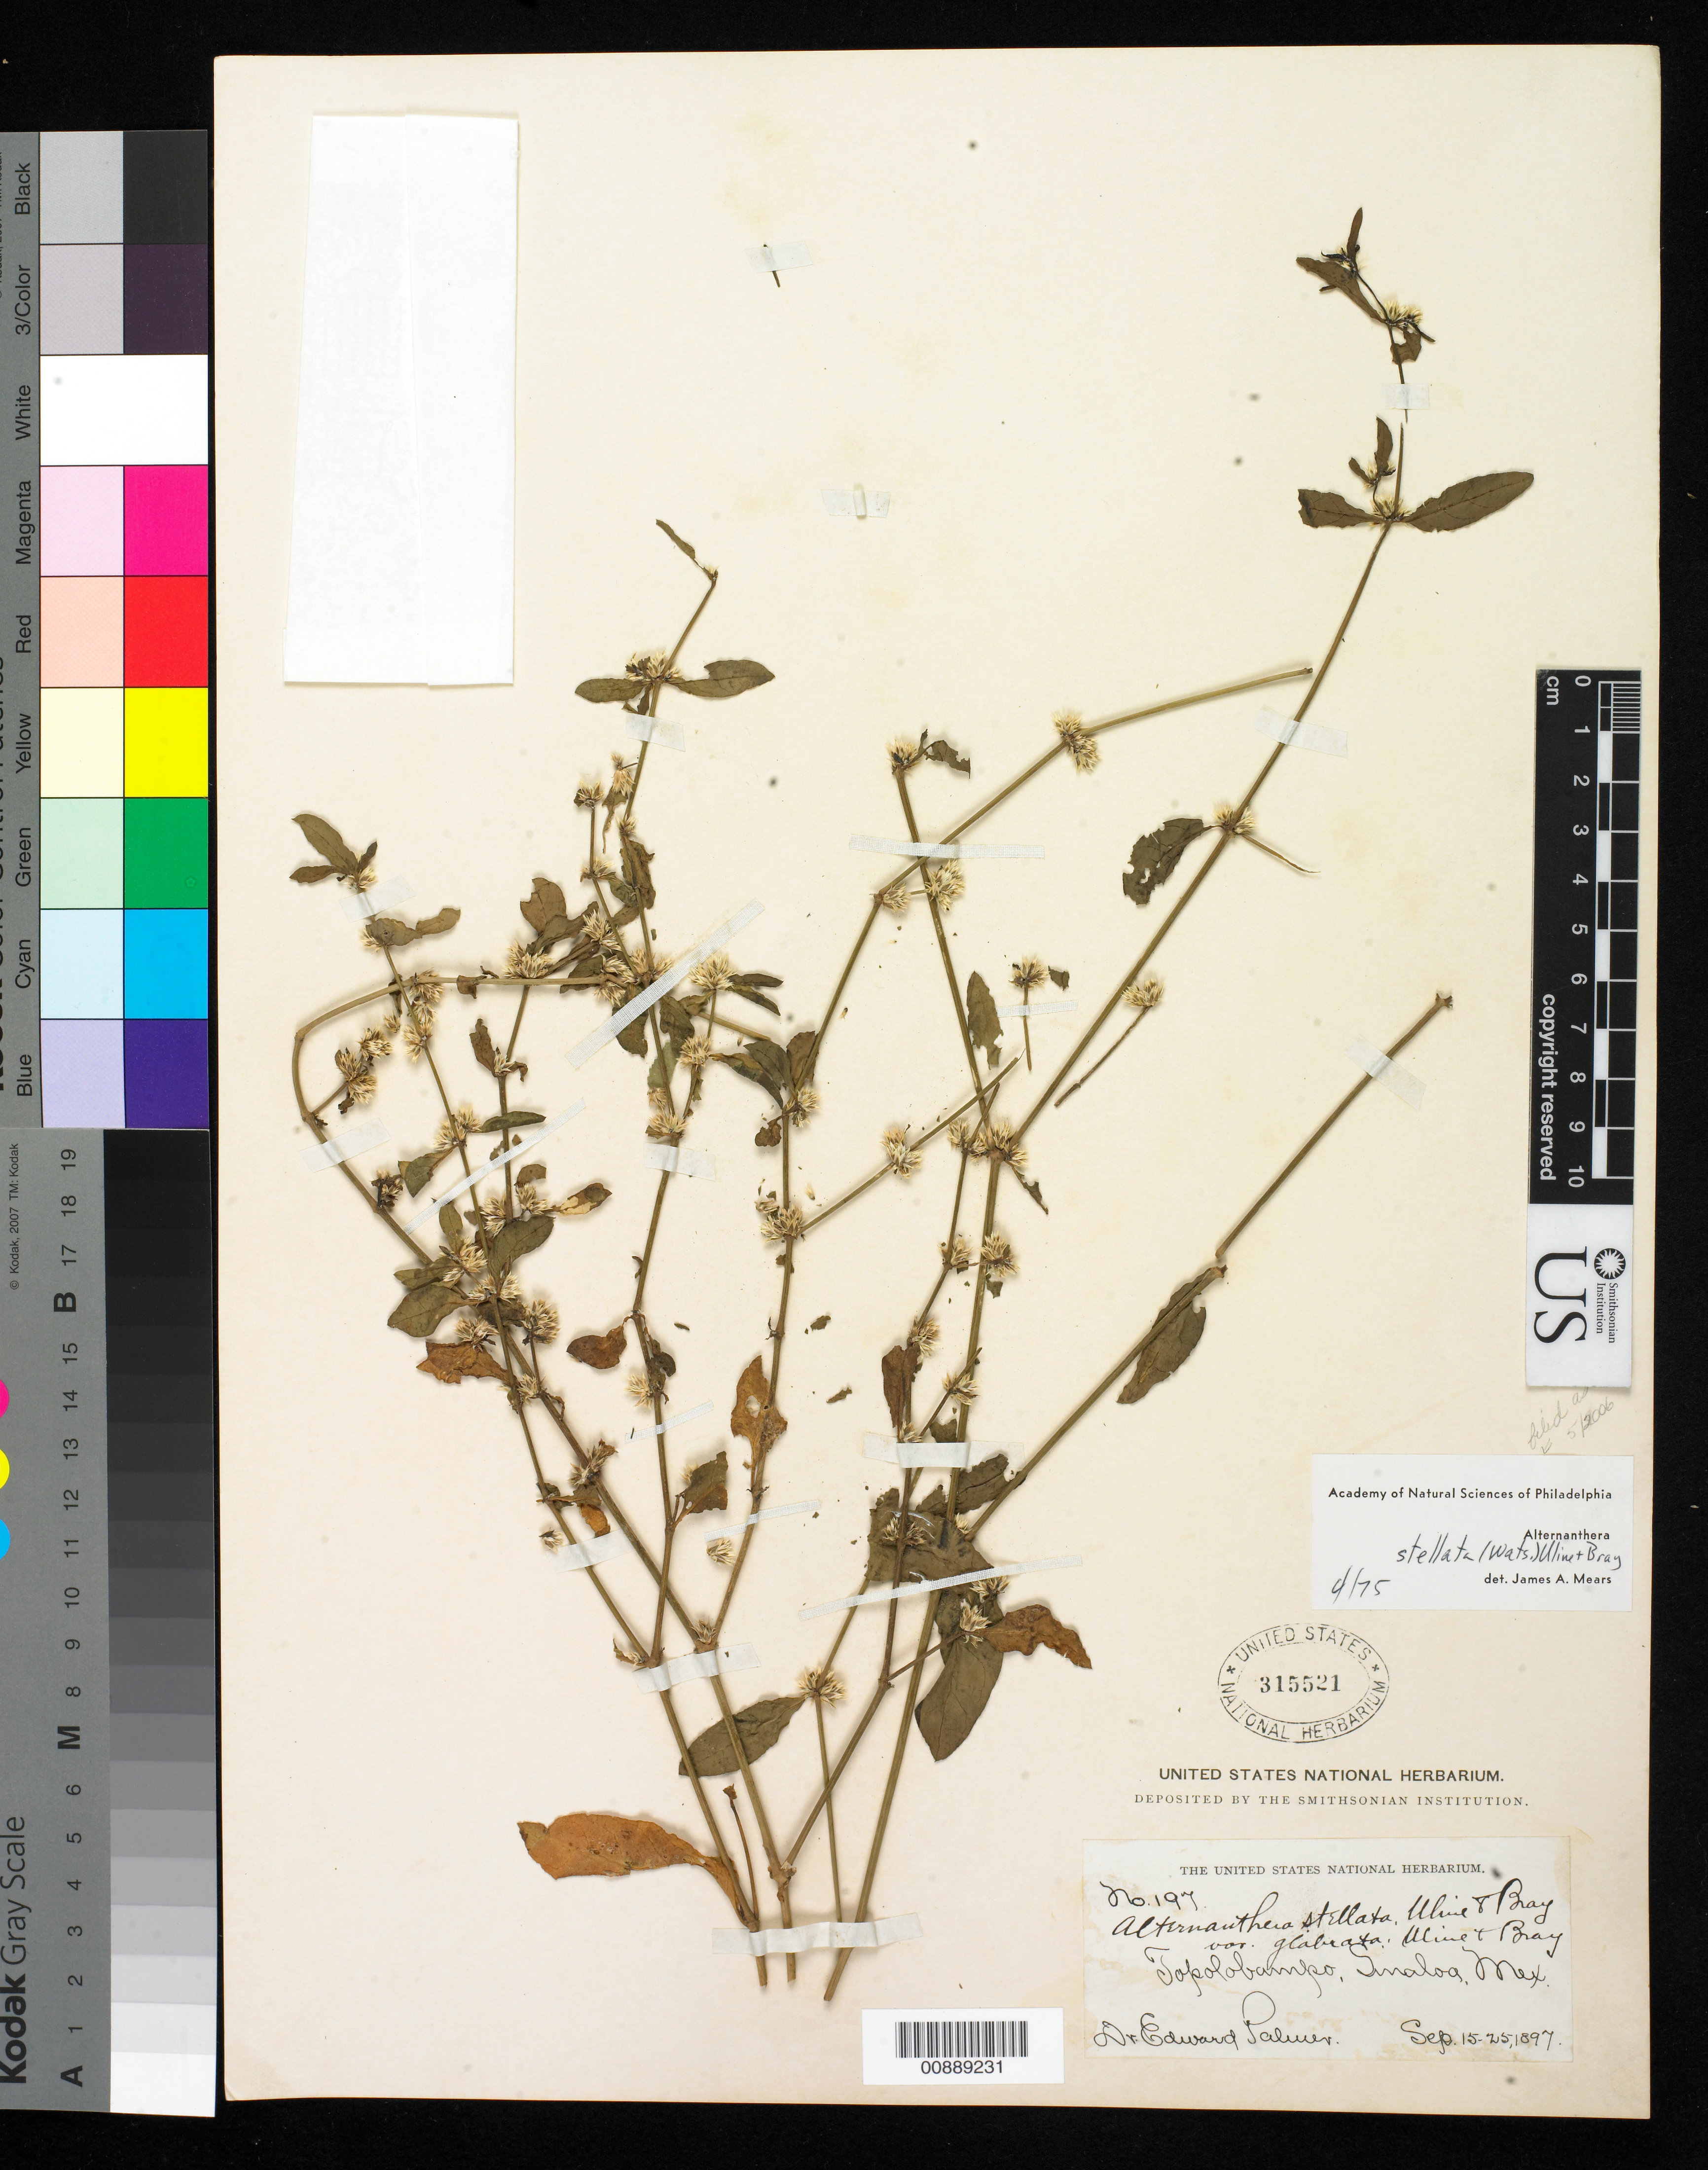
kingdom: Plantae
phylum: Tracheophyta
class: Magnoliopsida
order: Caryophyllales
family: Amaranthaceae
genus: Alternanthera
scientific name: Alternanthera stellata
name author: (S. Watson) Uline & W.L. Bray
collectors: E. Palmer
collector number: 197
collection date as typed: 15 Sep 1897 to 25 Sep 1897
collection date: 1897-09-15/1897-09-25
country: Mexico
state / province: Sinaloa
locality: Topolobampo, Sinaloa.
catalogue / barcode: US 315521